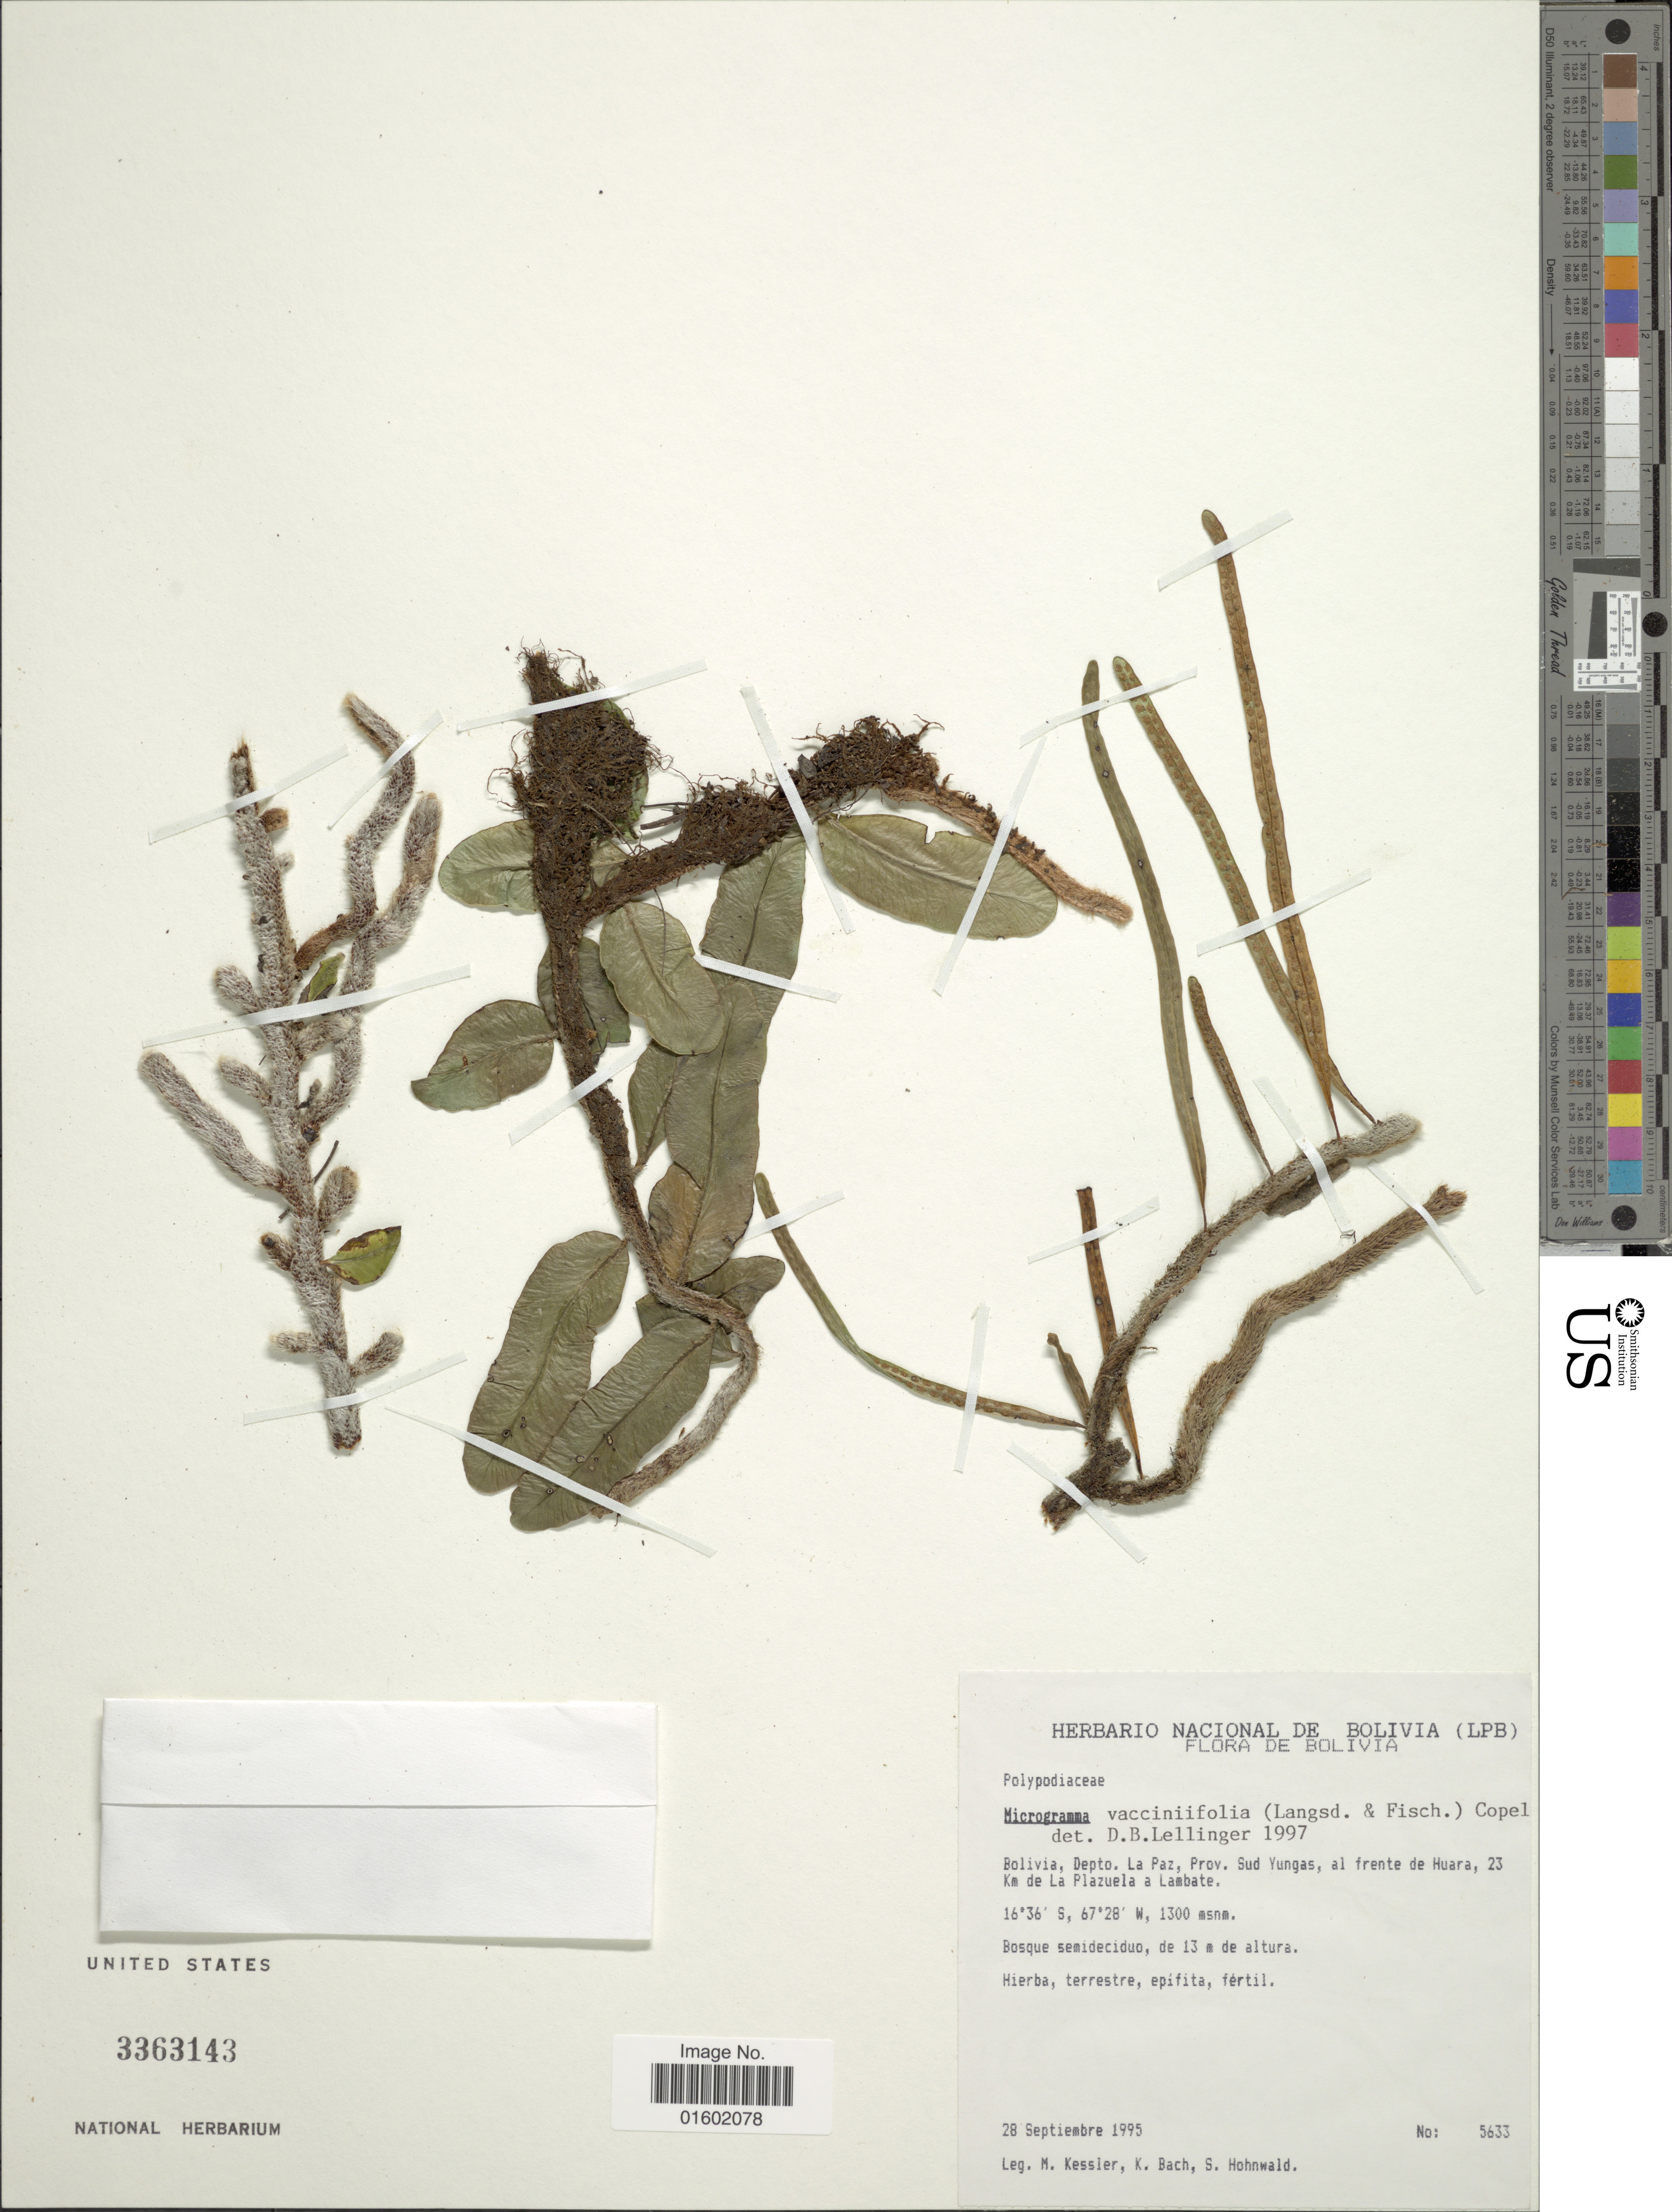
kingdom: Plantae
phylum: Tracheophyta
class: Polypodiopsida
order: Polypodiales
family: Polypodiaceae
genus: Microgramma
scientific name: Microgramma vaccinifolia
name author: (Langsd. & Fisch.) Copel.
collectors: M. Kessler, K. Bach & S. Hohnwald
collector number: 5633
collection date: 1995-09-28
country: Bolivia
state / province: La Paz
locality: Depto. La Paz, Prov. Sud Yungas, al frente de Huara 23 km de La Plazuela a Lambate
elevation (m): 1300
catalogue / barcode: US 3363143